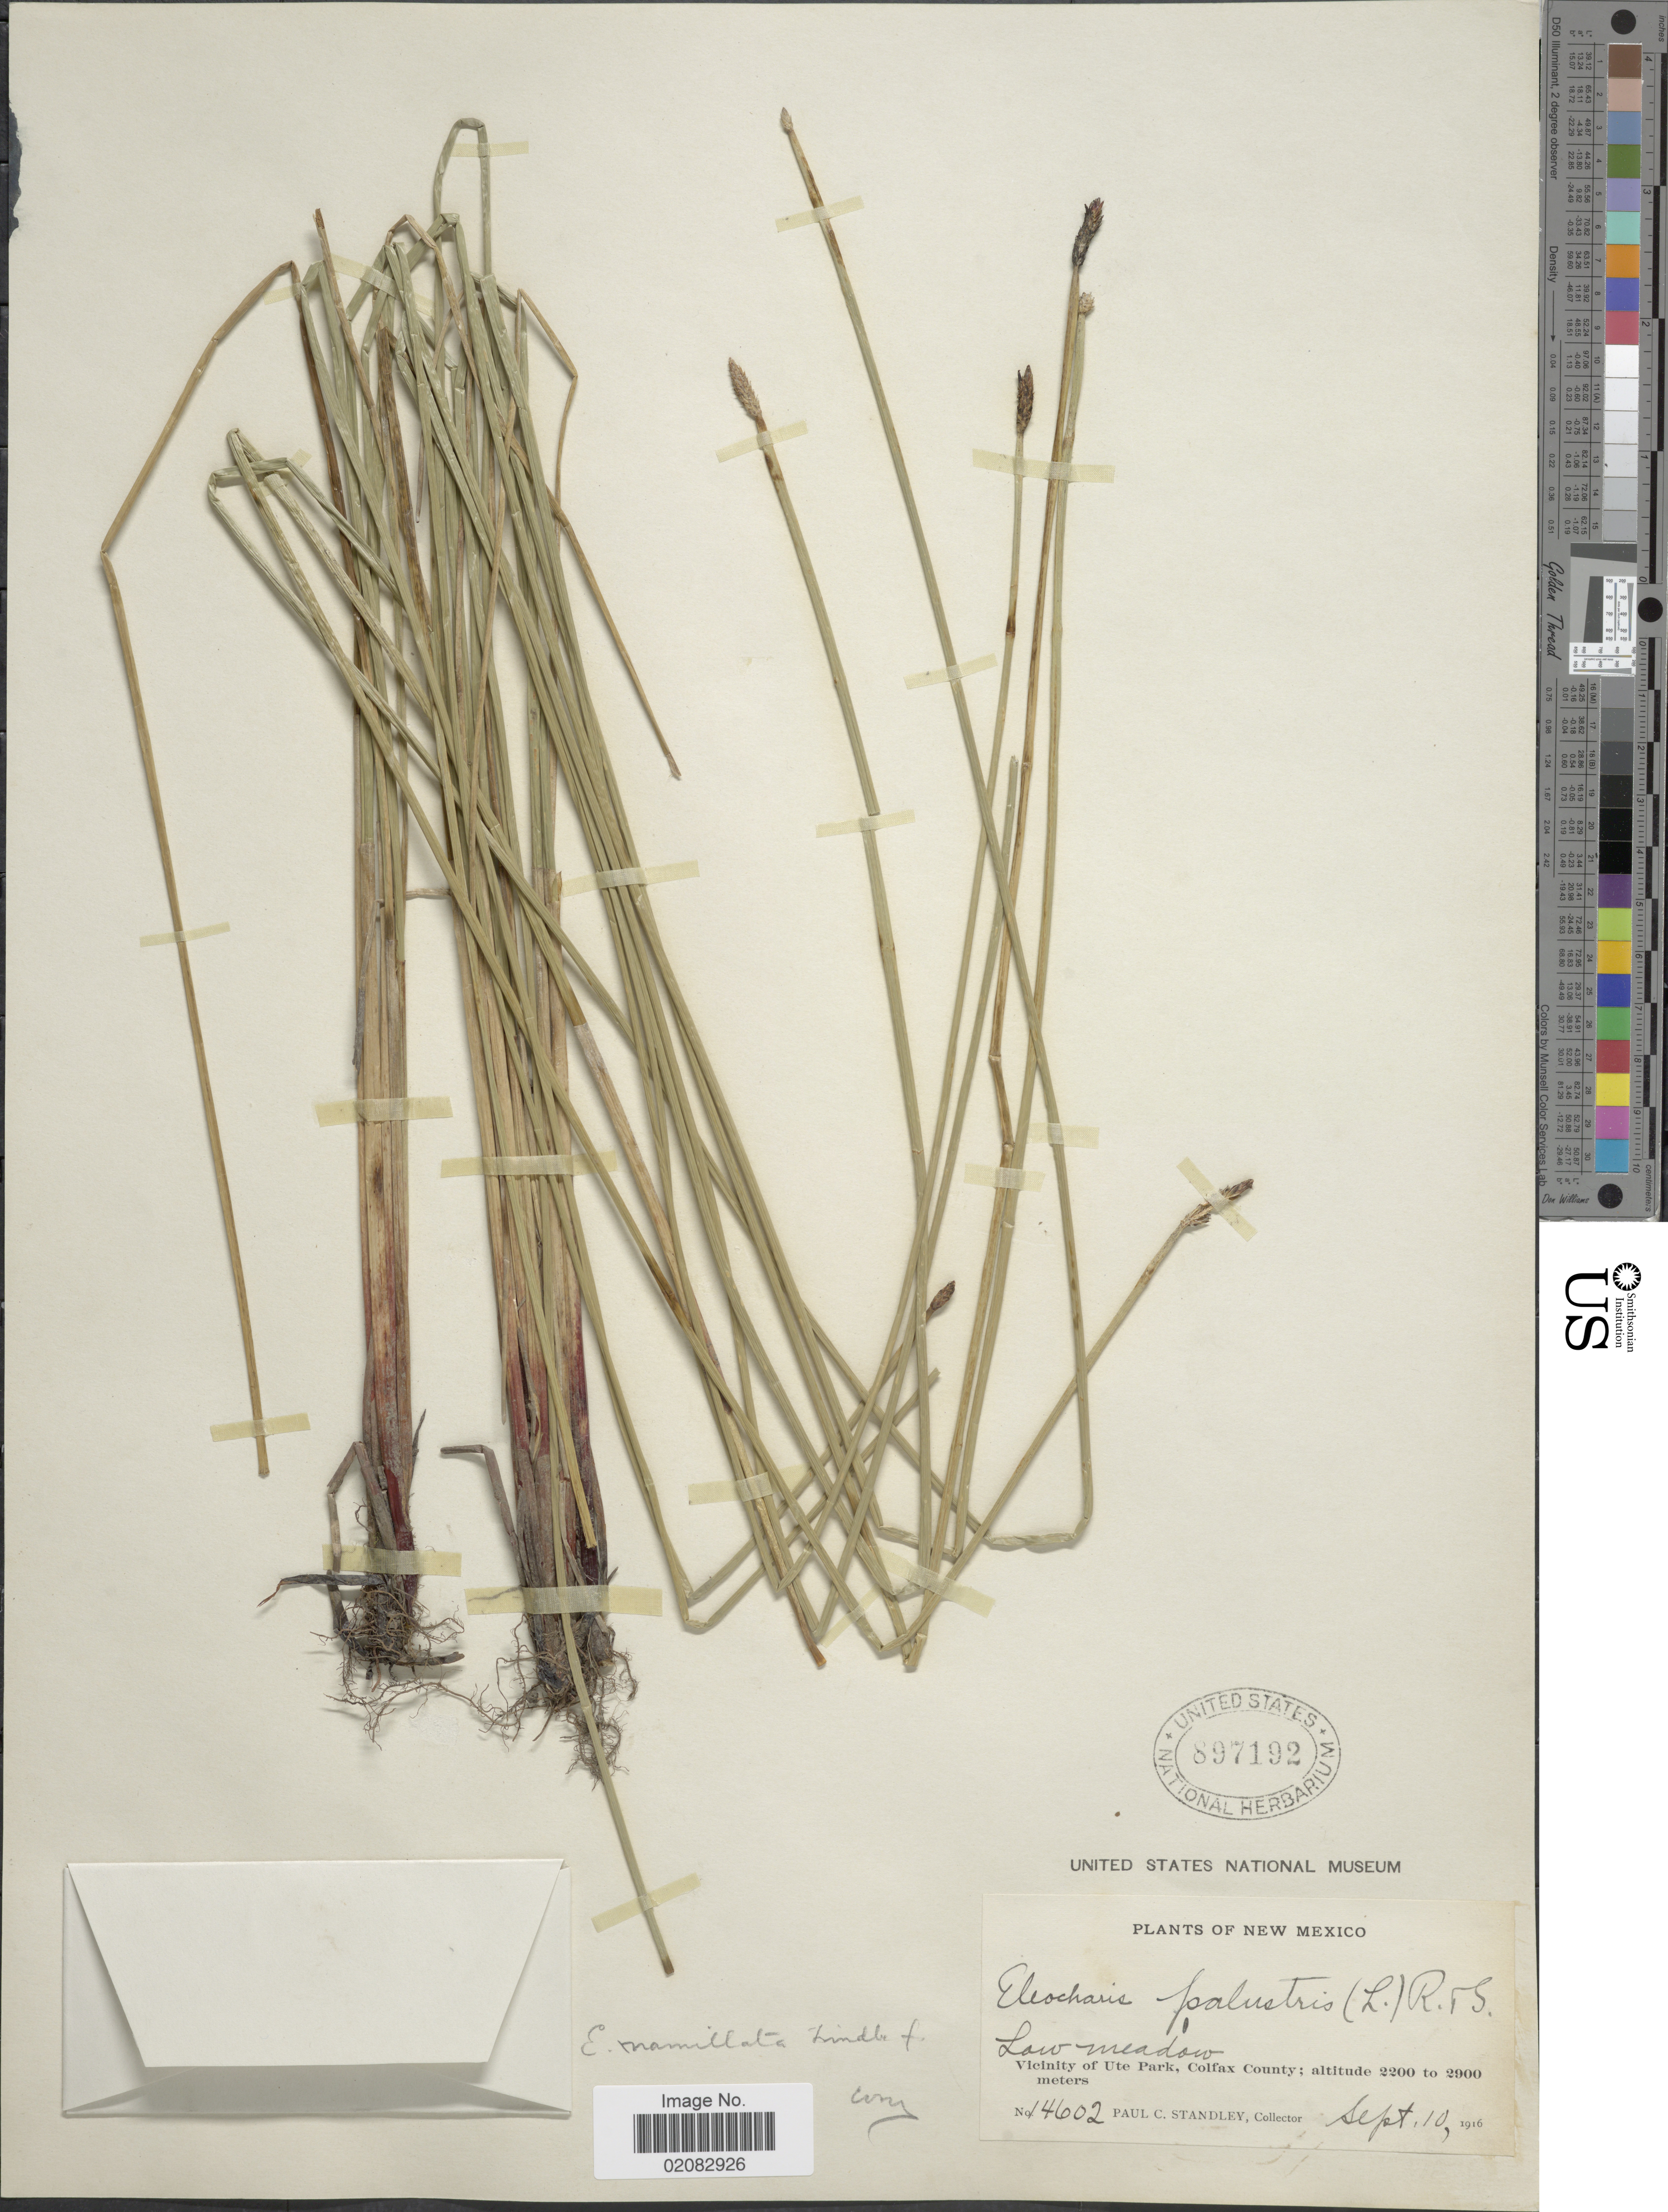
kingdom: Plantae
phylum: Tracheophyta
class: Liliopsida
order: Poales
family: Cyperaceae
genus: Eleocharis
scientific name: Eleocharis macrostachya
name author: Britton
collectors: P. C. Standley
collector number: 14602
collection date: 1916-09-10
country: United States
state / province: New Mexico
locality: Vicinity of Ute Park, Colfax County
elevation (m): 2200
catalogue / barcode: US 897192